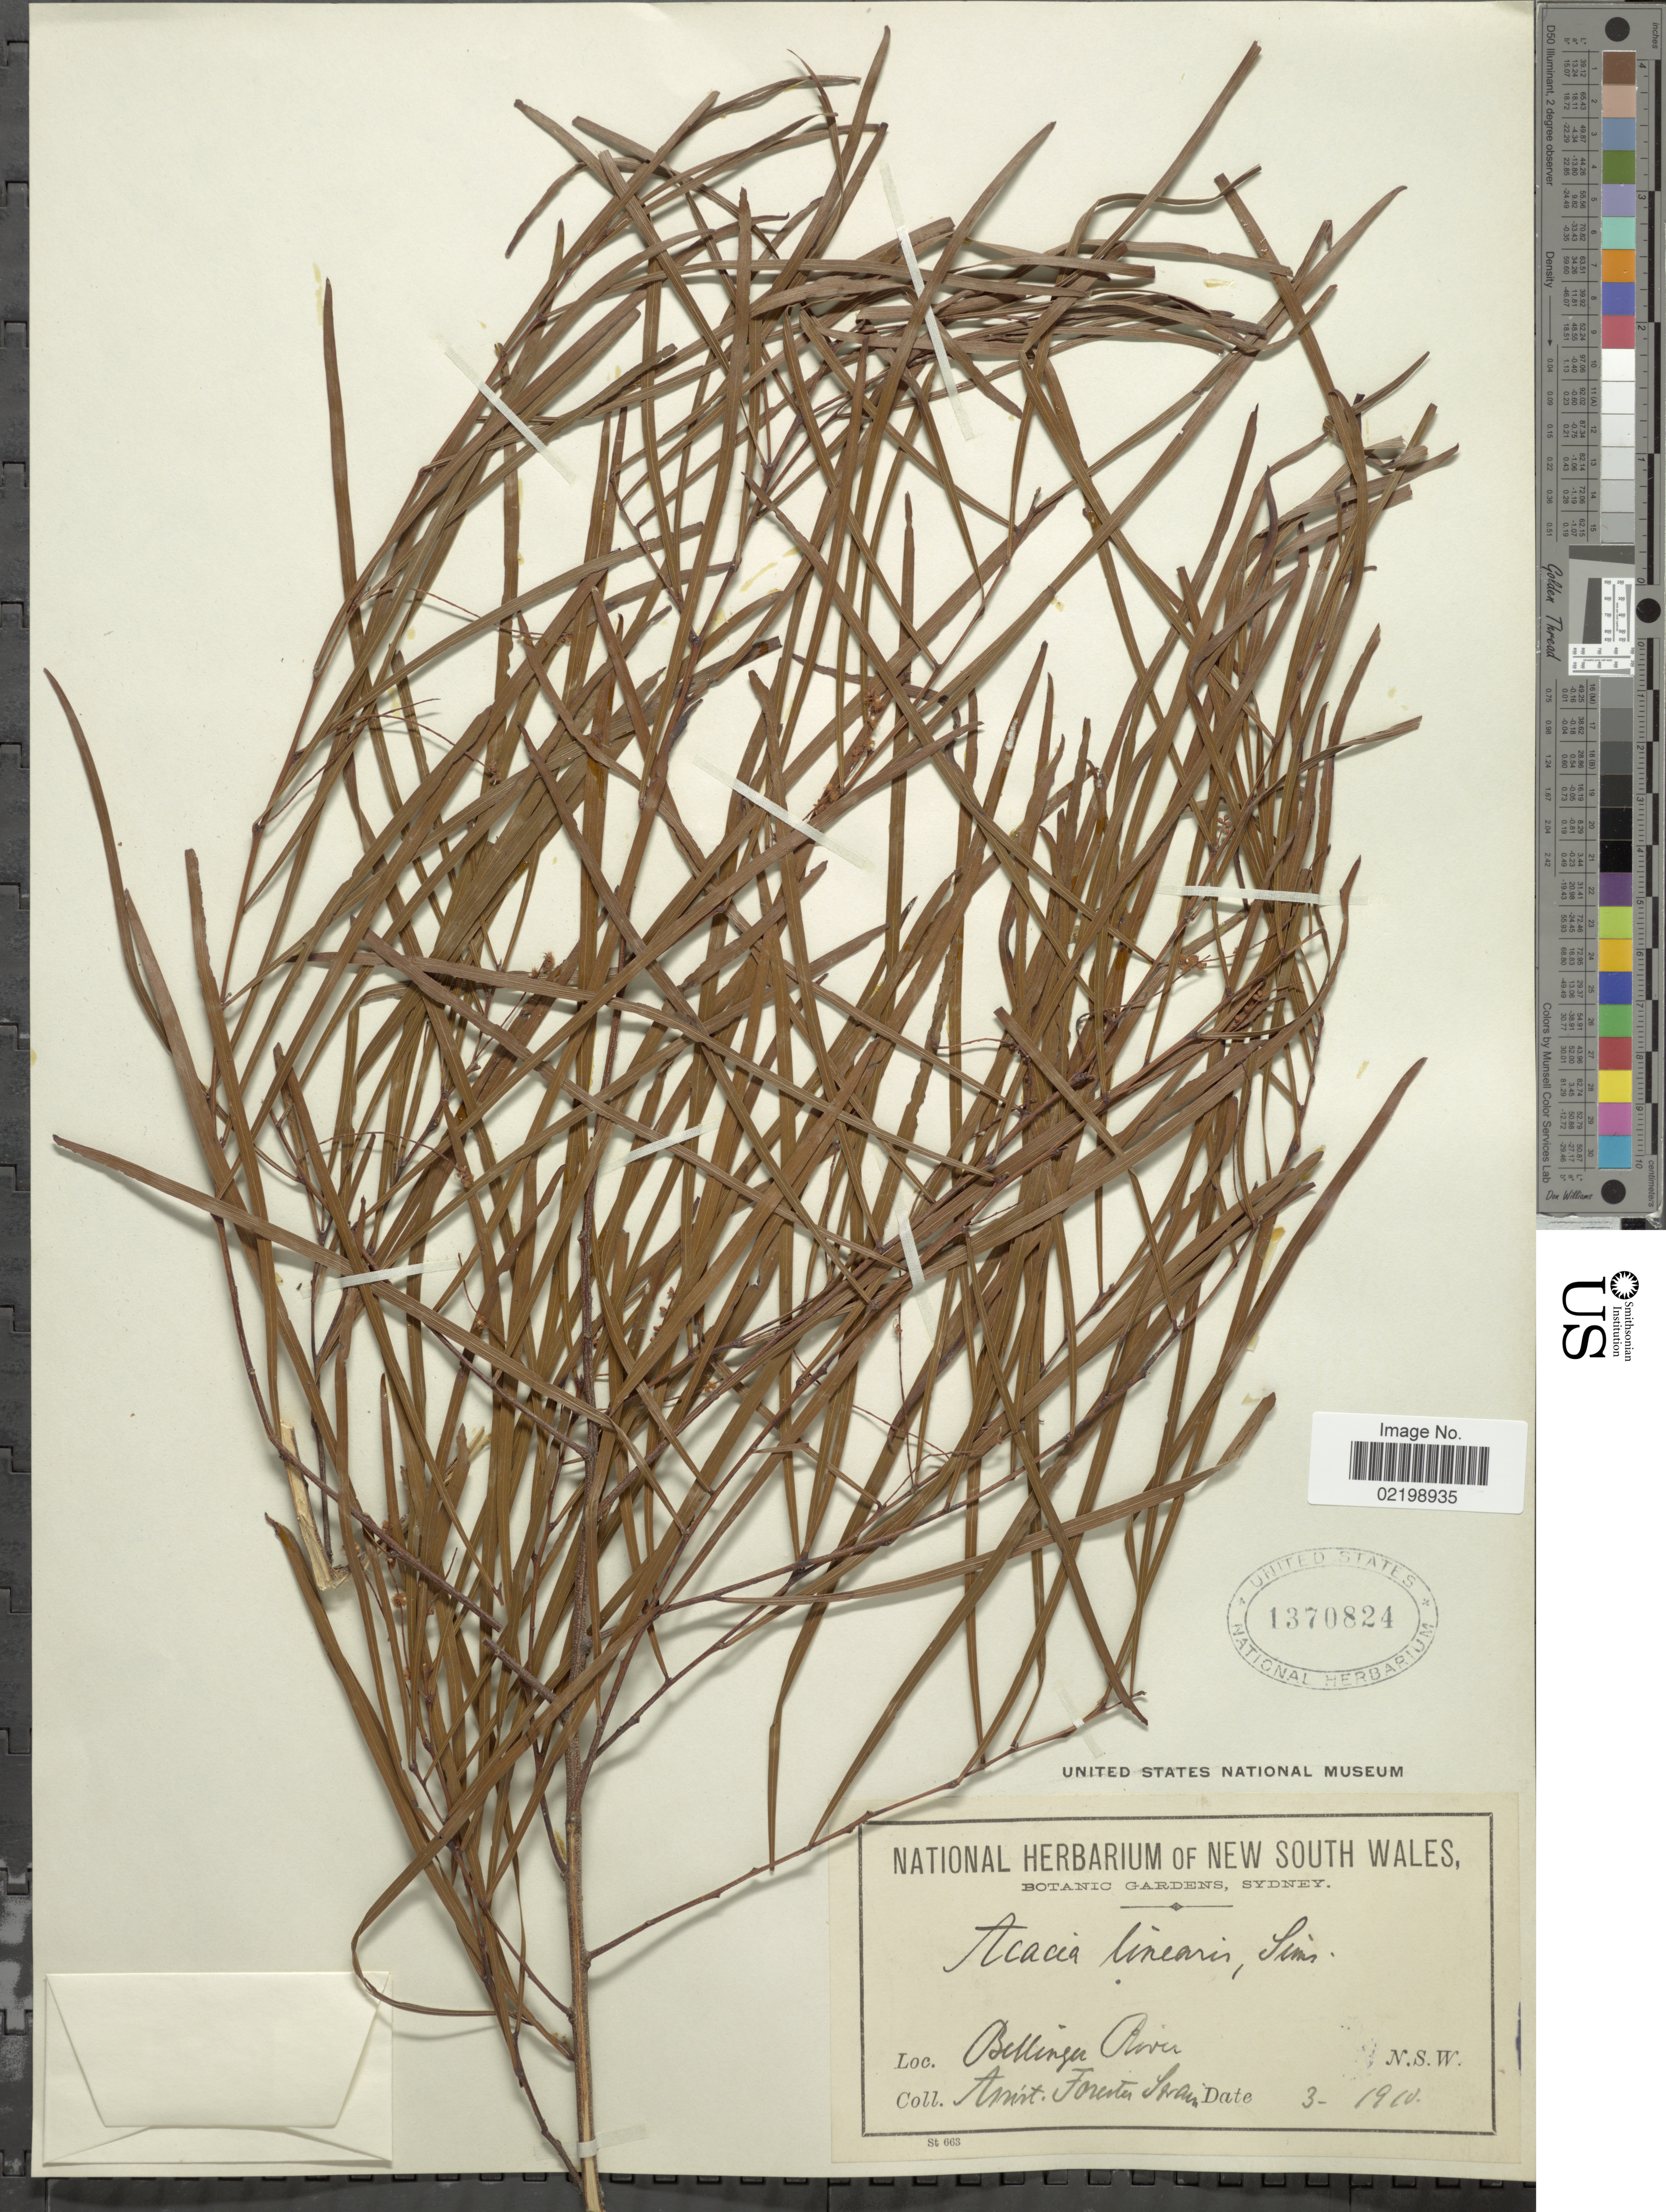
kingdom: Plantae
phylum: Tracheophyta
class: Magnoliopsida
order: Fabales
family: Fabaceae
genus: Acacia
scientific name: Acacia longissima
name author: H.L. Wendl.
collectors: A. Swain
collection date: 1910-03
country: Australia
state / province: New South Wales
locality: Bellingen River, N.S.W.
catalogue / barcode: US 1370824